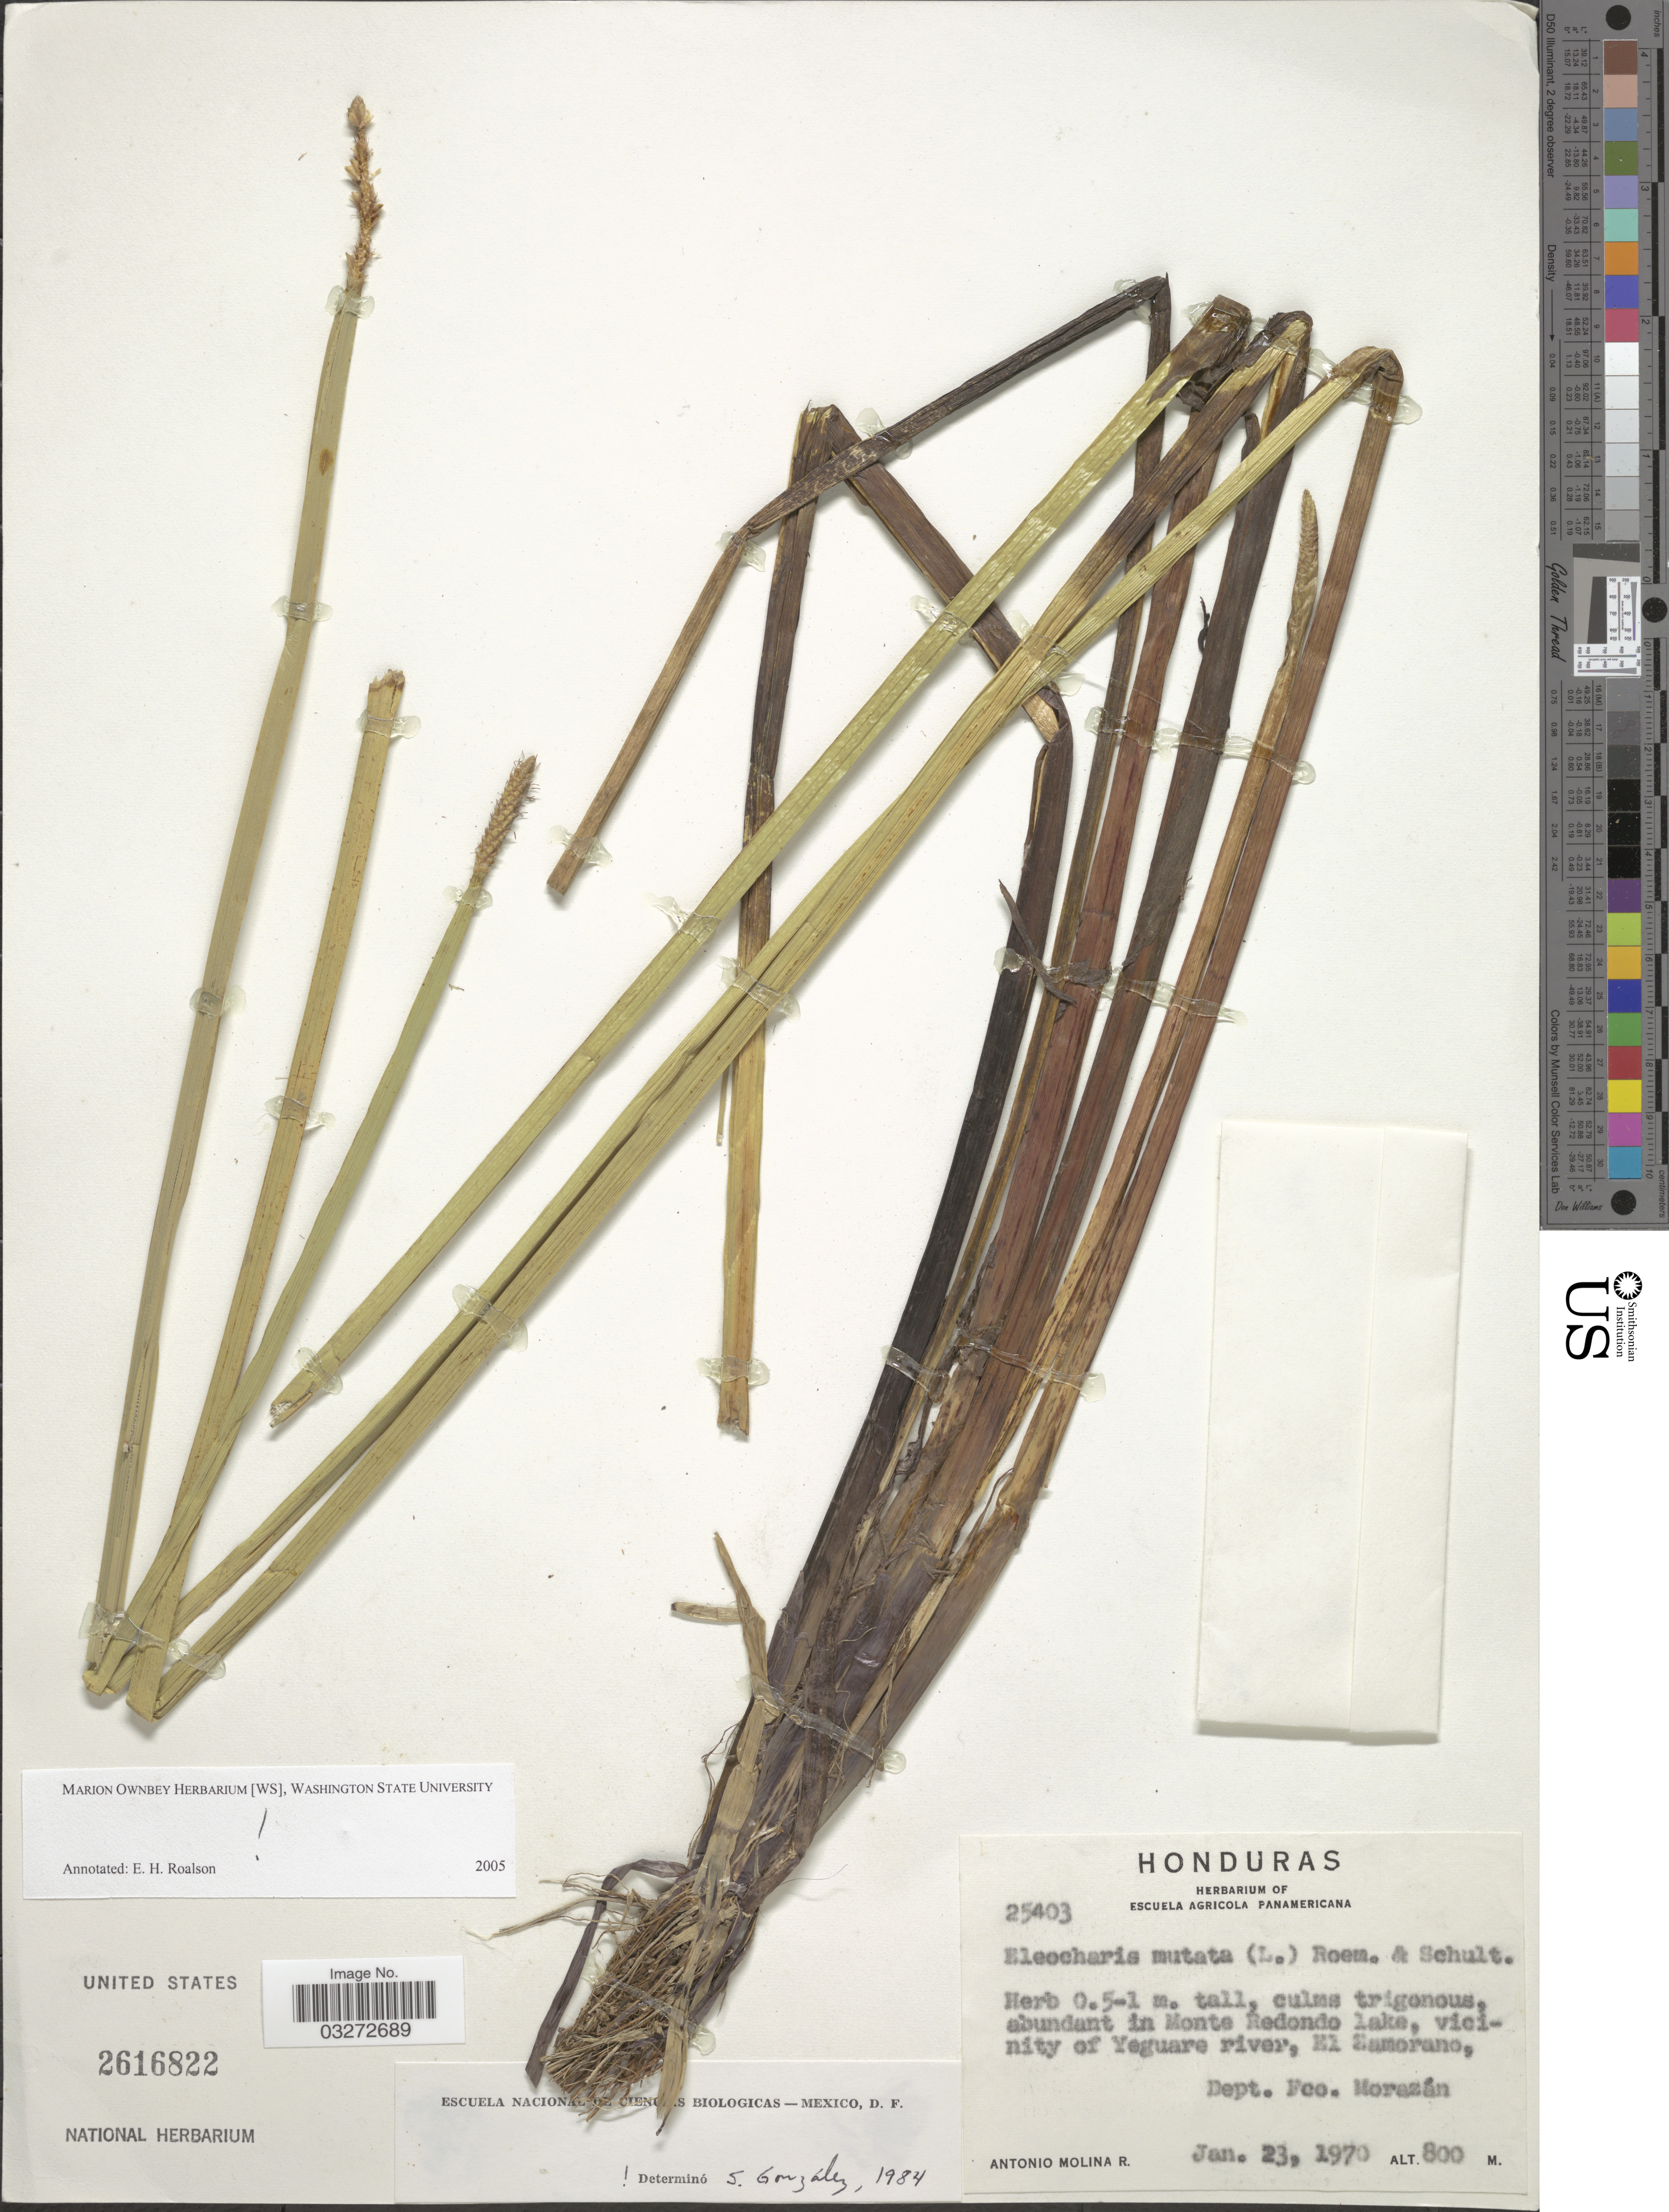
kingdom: Plantae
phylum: Tracheophyta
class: Liliopsida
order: Poales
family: Cyperaceae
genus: Eleocharis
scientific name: Eleocharis mutata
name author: (L.) Roem. & Schult.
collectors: A. Molina R.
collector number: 25403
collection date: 1970-01-23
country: Honduras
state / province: Fco. Morazán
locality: Abundant in Monte Redondo lake, vicinity of Yeguare river, El Zamorano, Dept. Fco. Morazán.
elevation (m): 800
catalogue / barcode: US 2616822